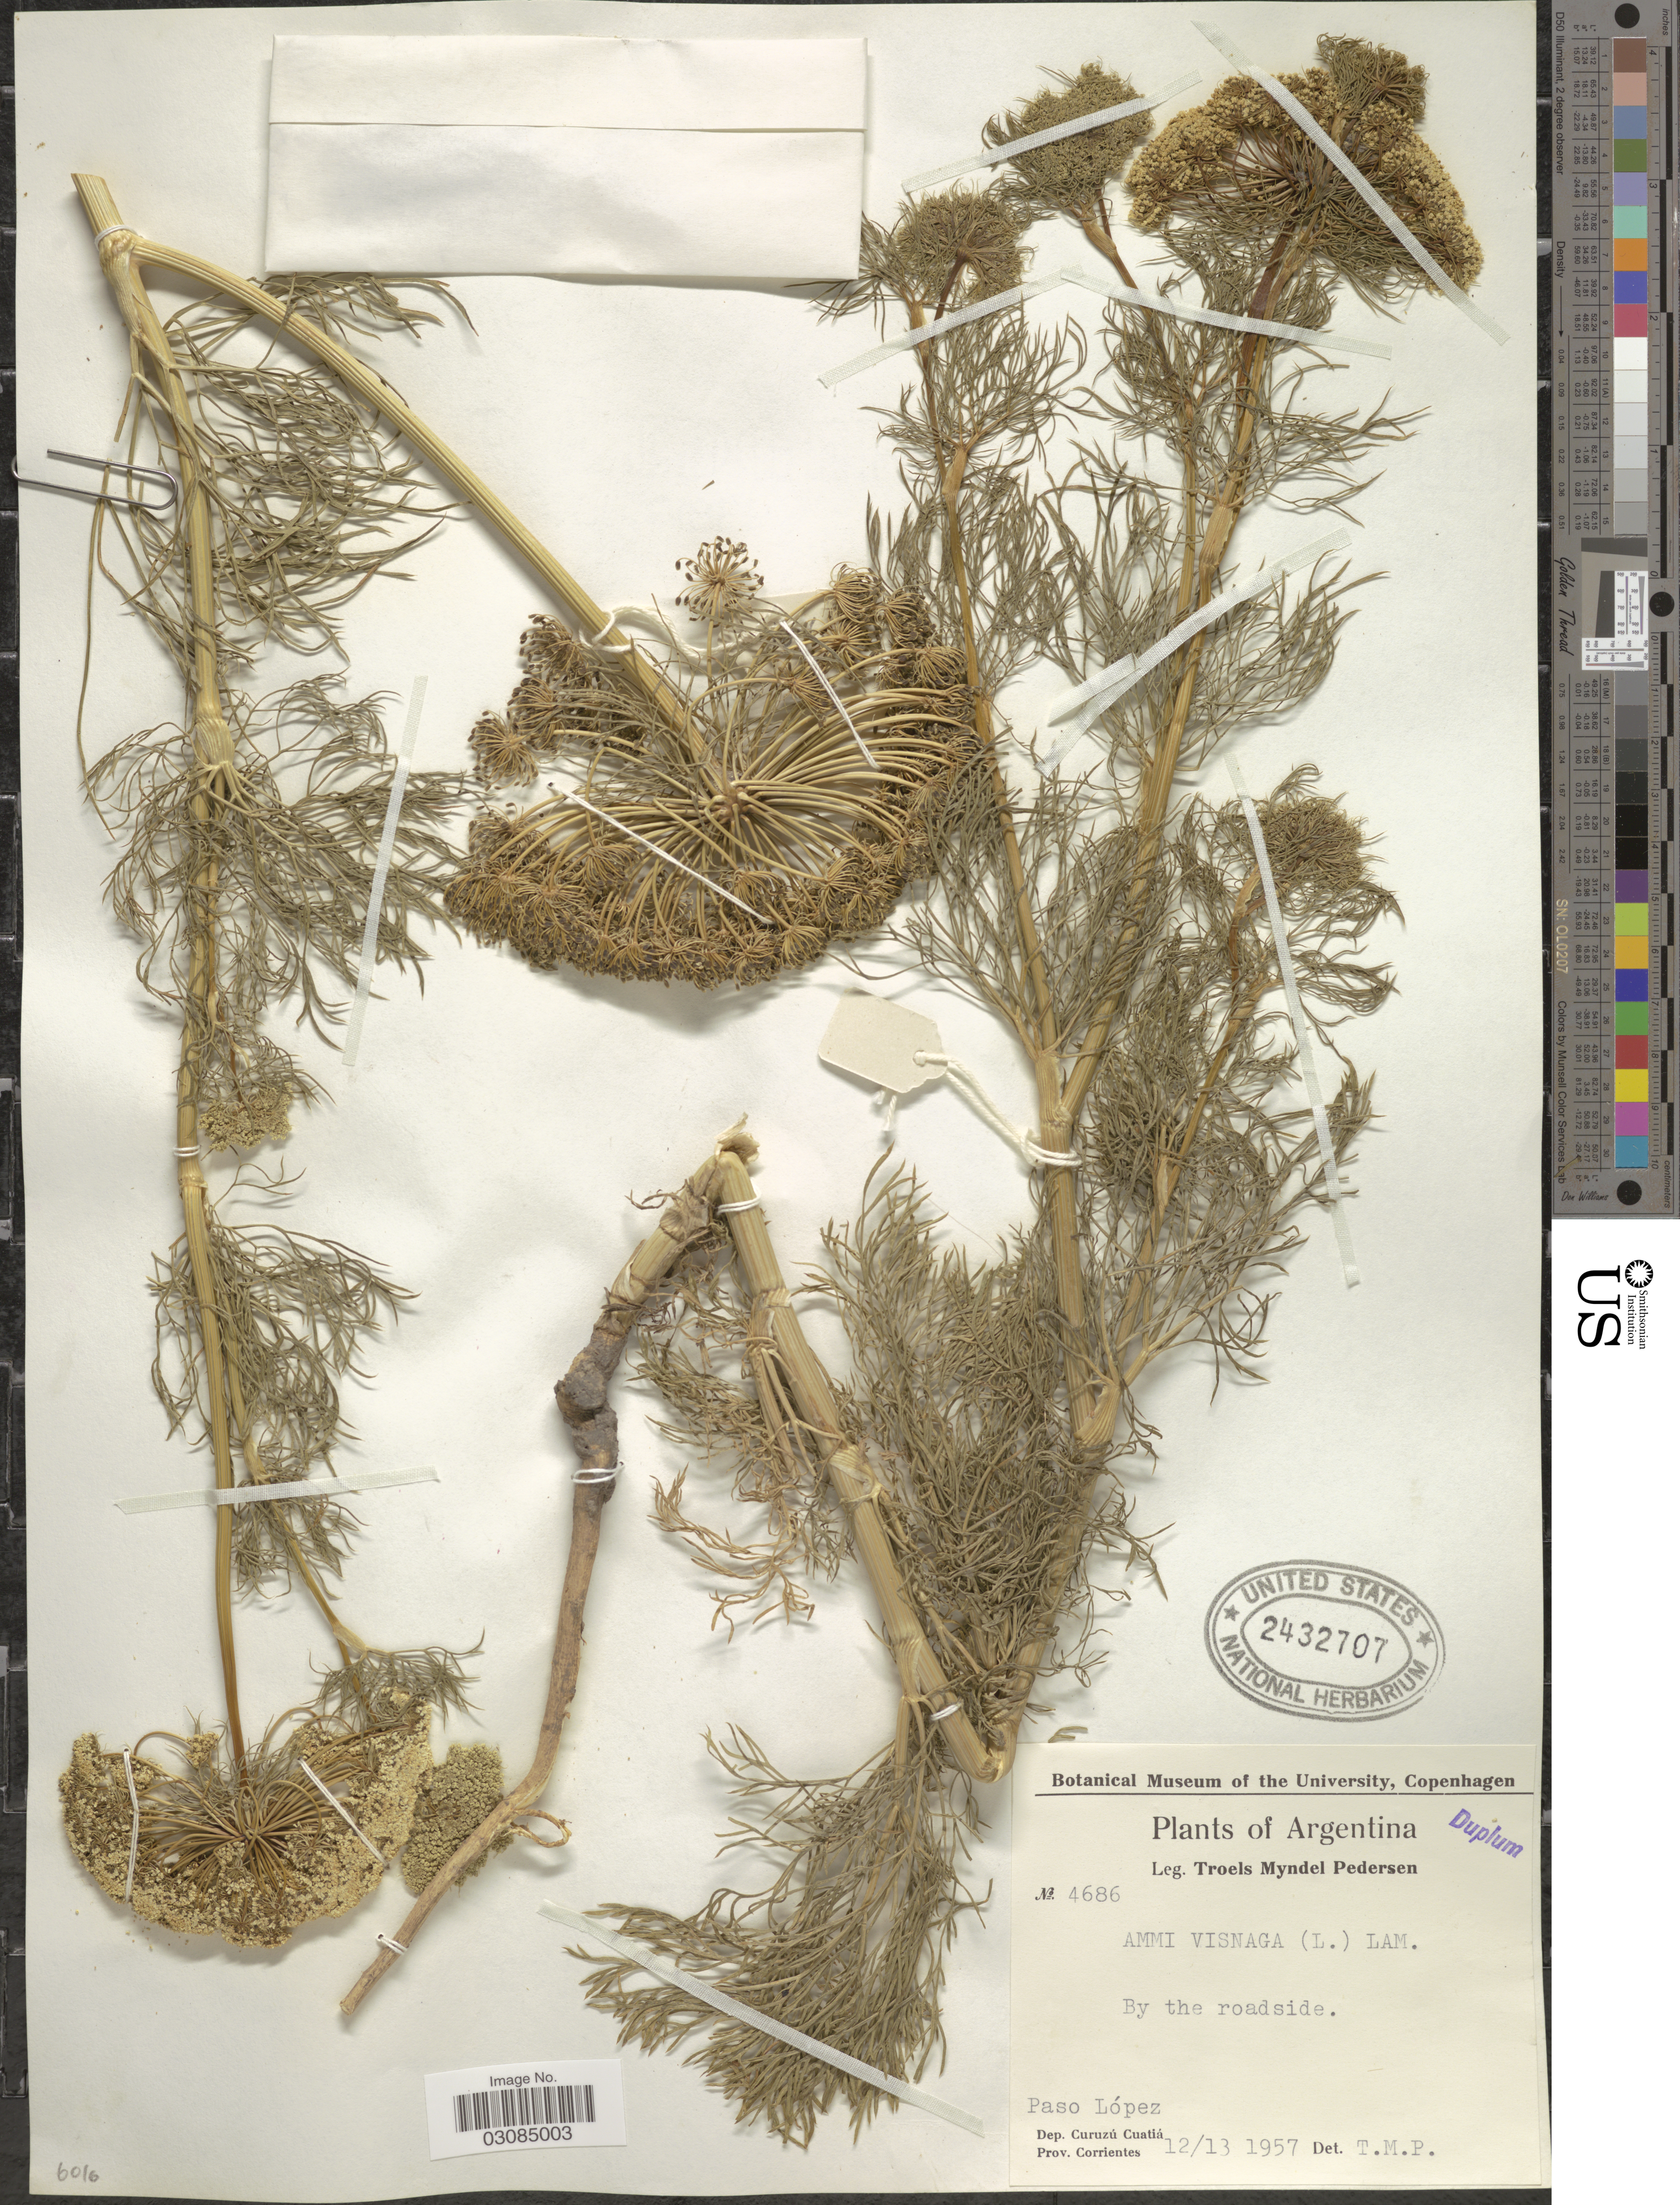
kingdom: Plantae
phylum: Tracheophyta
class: Magnoliopsida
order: Apiales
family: Apiaceae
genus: Ammi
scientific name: Ammi visnaga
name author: (L.) Lam.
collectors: T. Pederson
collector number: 4686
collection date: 1957-12-13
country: Argentina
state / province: Corrientes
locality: Paso López. Dep. Curuzú Cuatiá. Prov. Corrientes.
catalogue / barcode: US 2432707